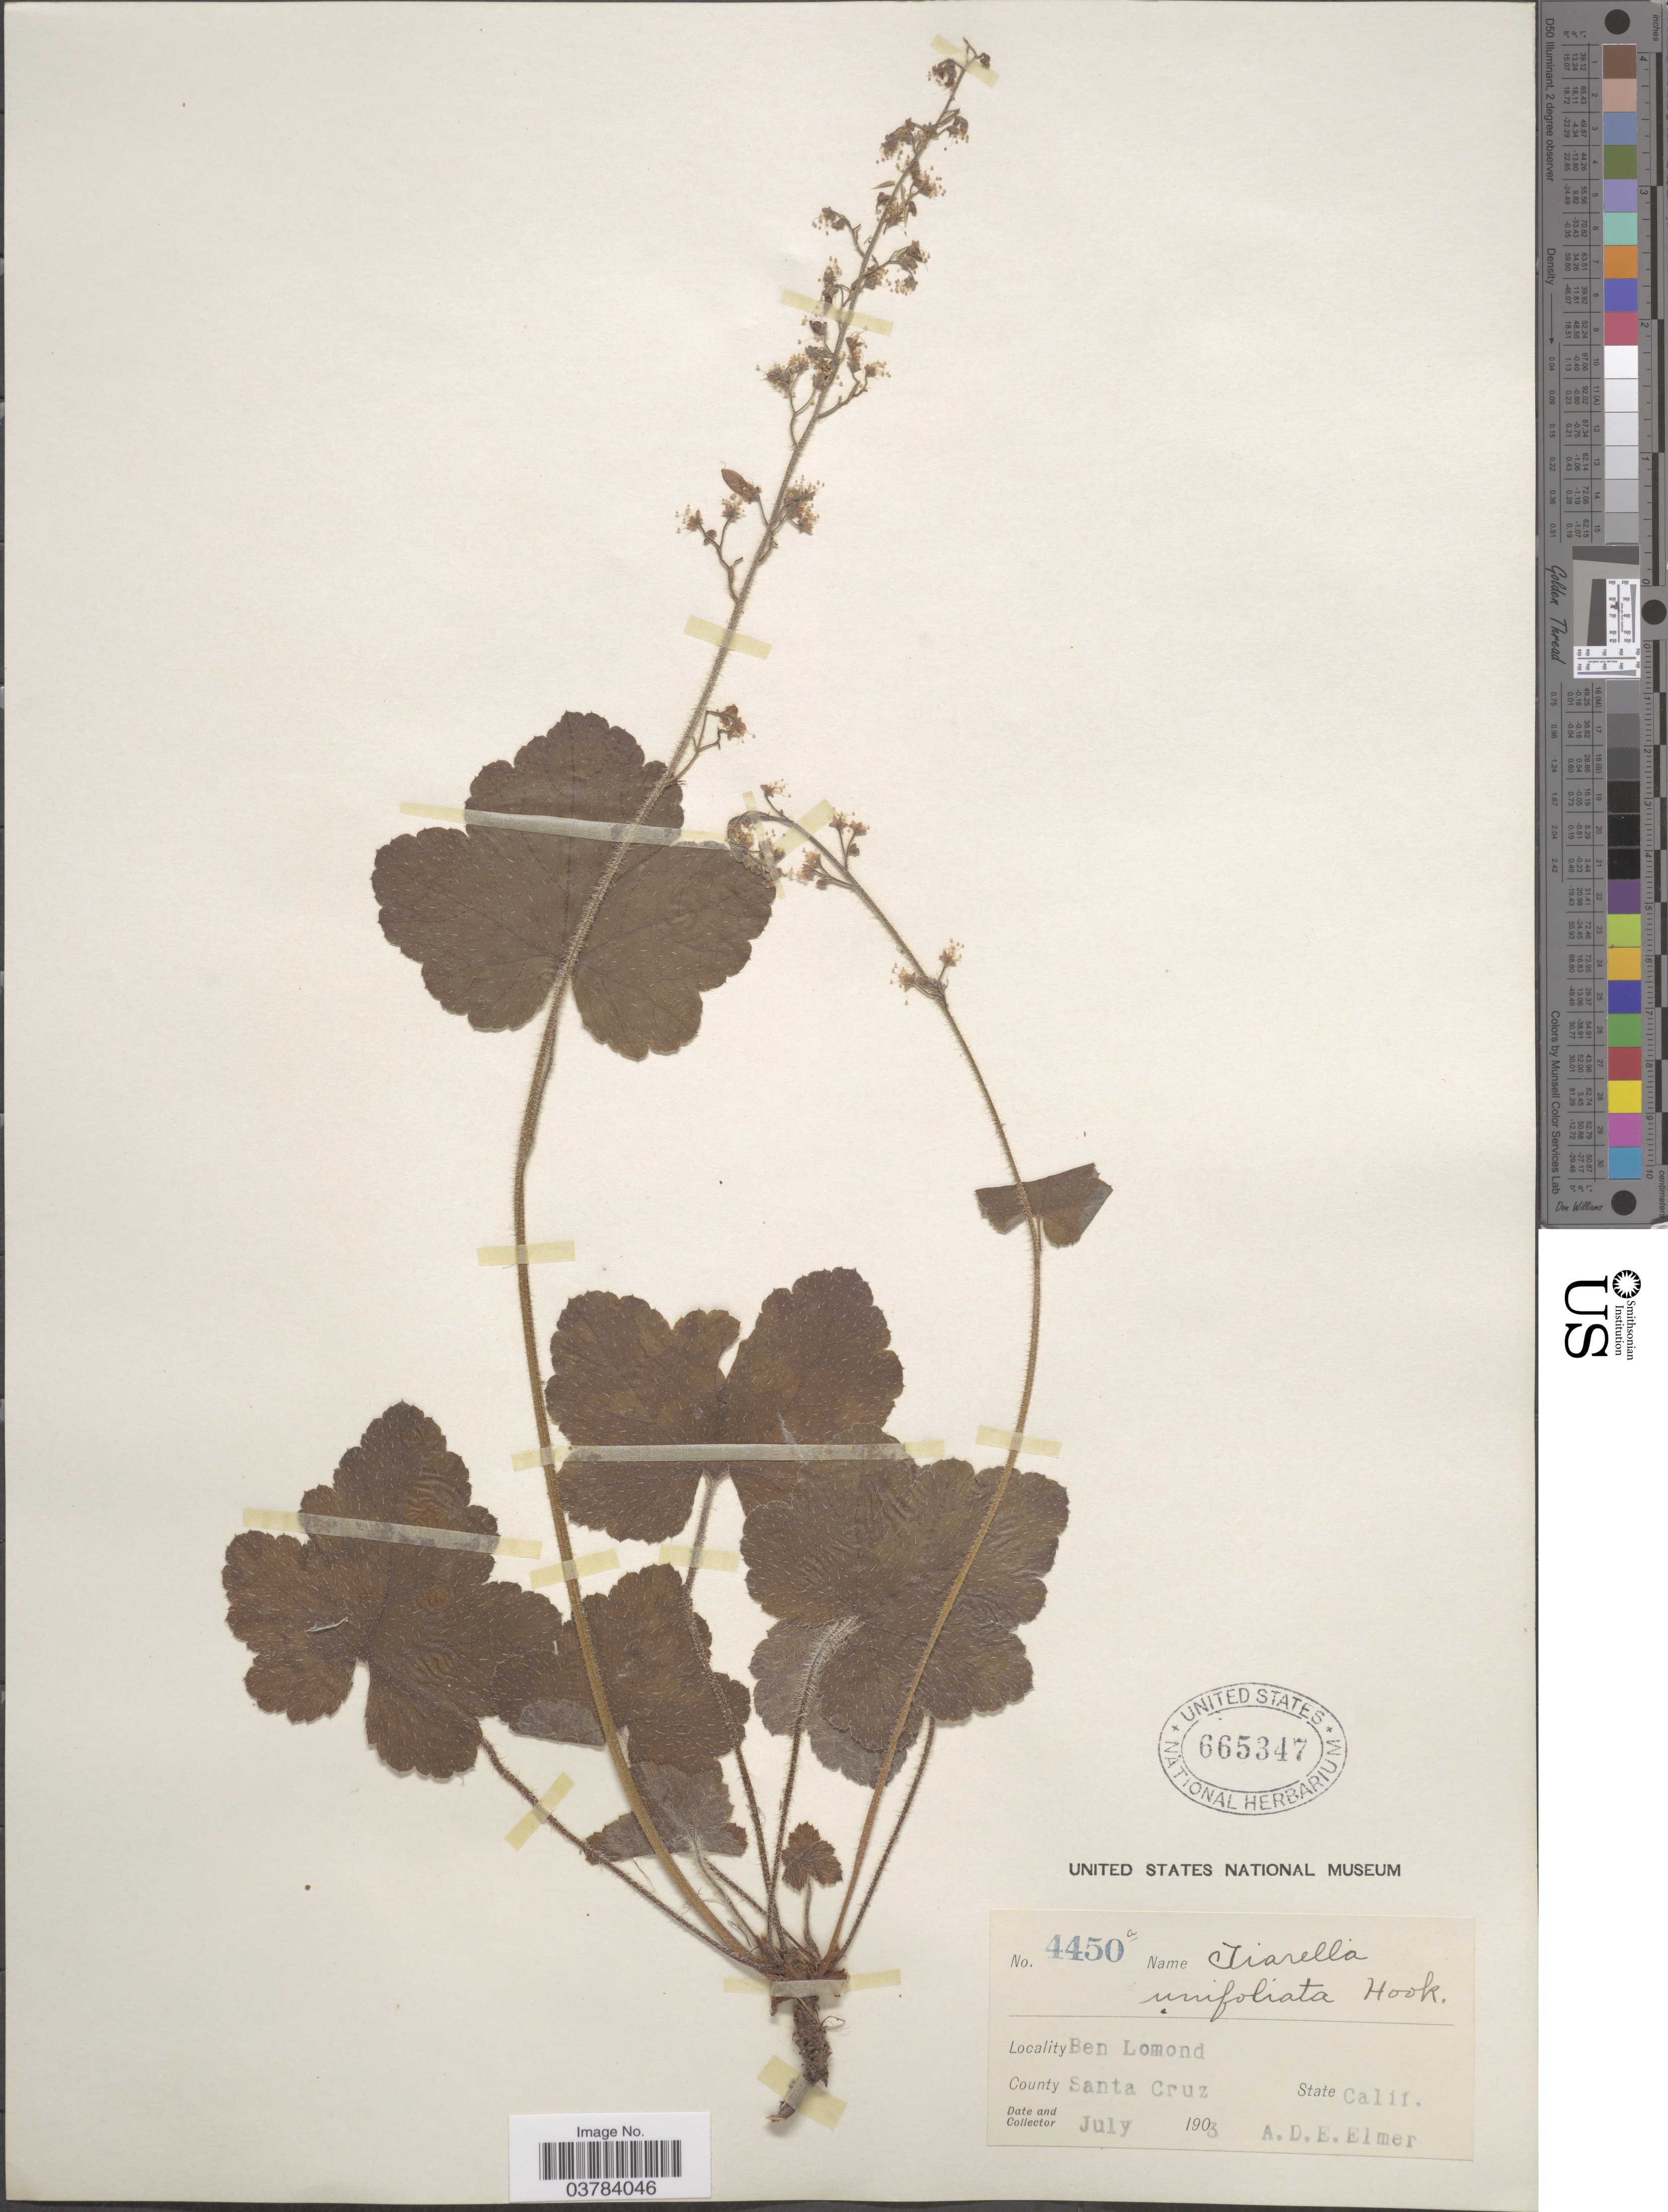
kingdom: Plantae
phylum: Tracheophyta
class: Magnoliopsida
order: Saxifragales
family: Saxifragaceae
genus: Tiarella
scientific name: Tiarella unifoliata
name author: Hook.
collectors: A. D. E. Elmer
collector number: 4450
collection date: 1903-07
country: United States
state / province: California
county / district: Santa Cruz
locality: Ben Lomond. County Santa Cruz.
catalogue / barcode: US 665347